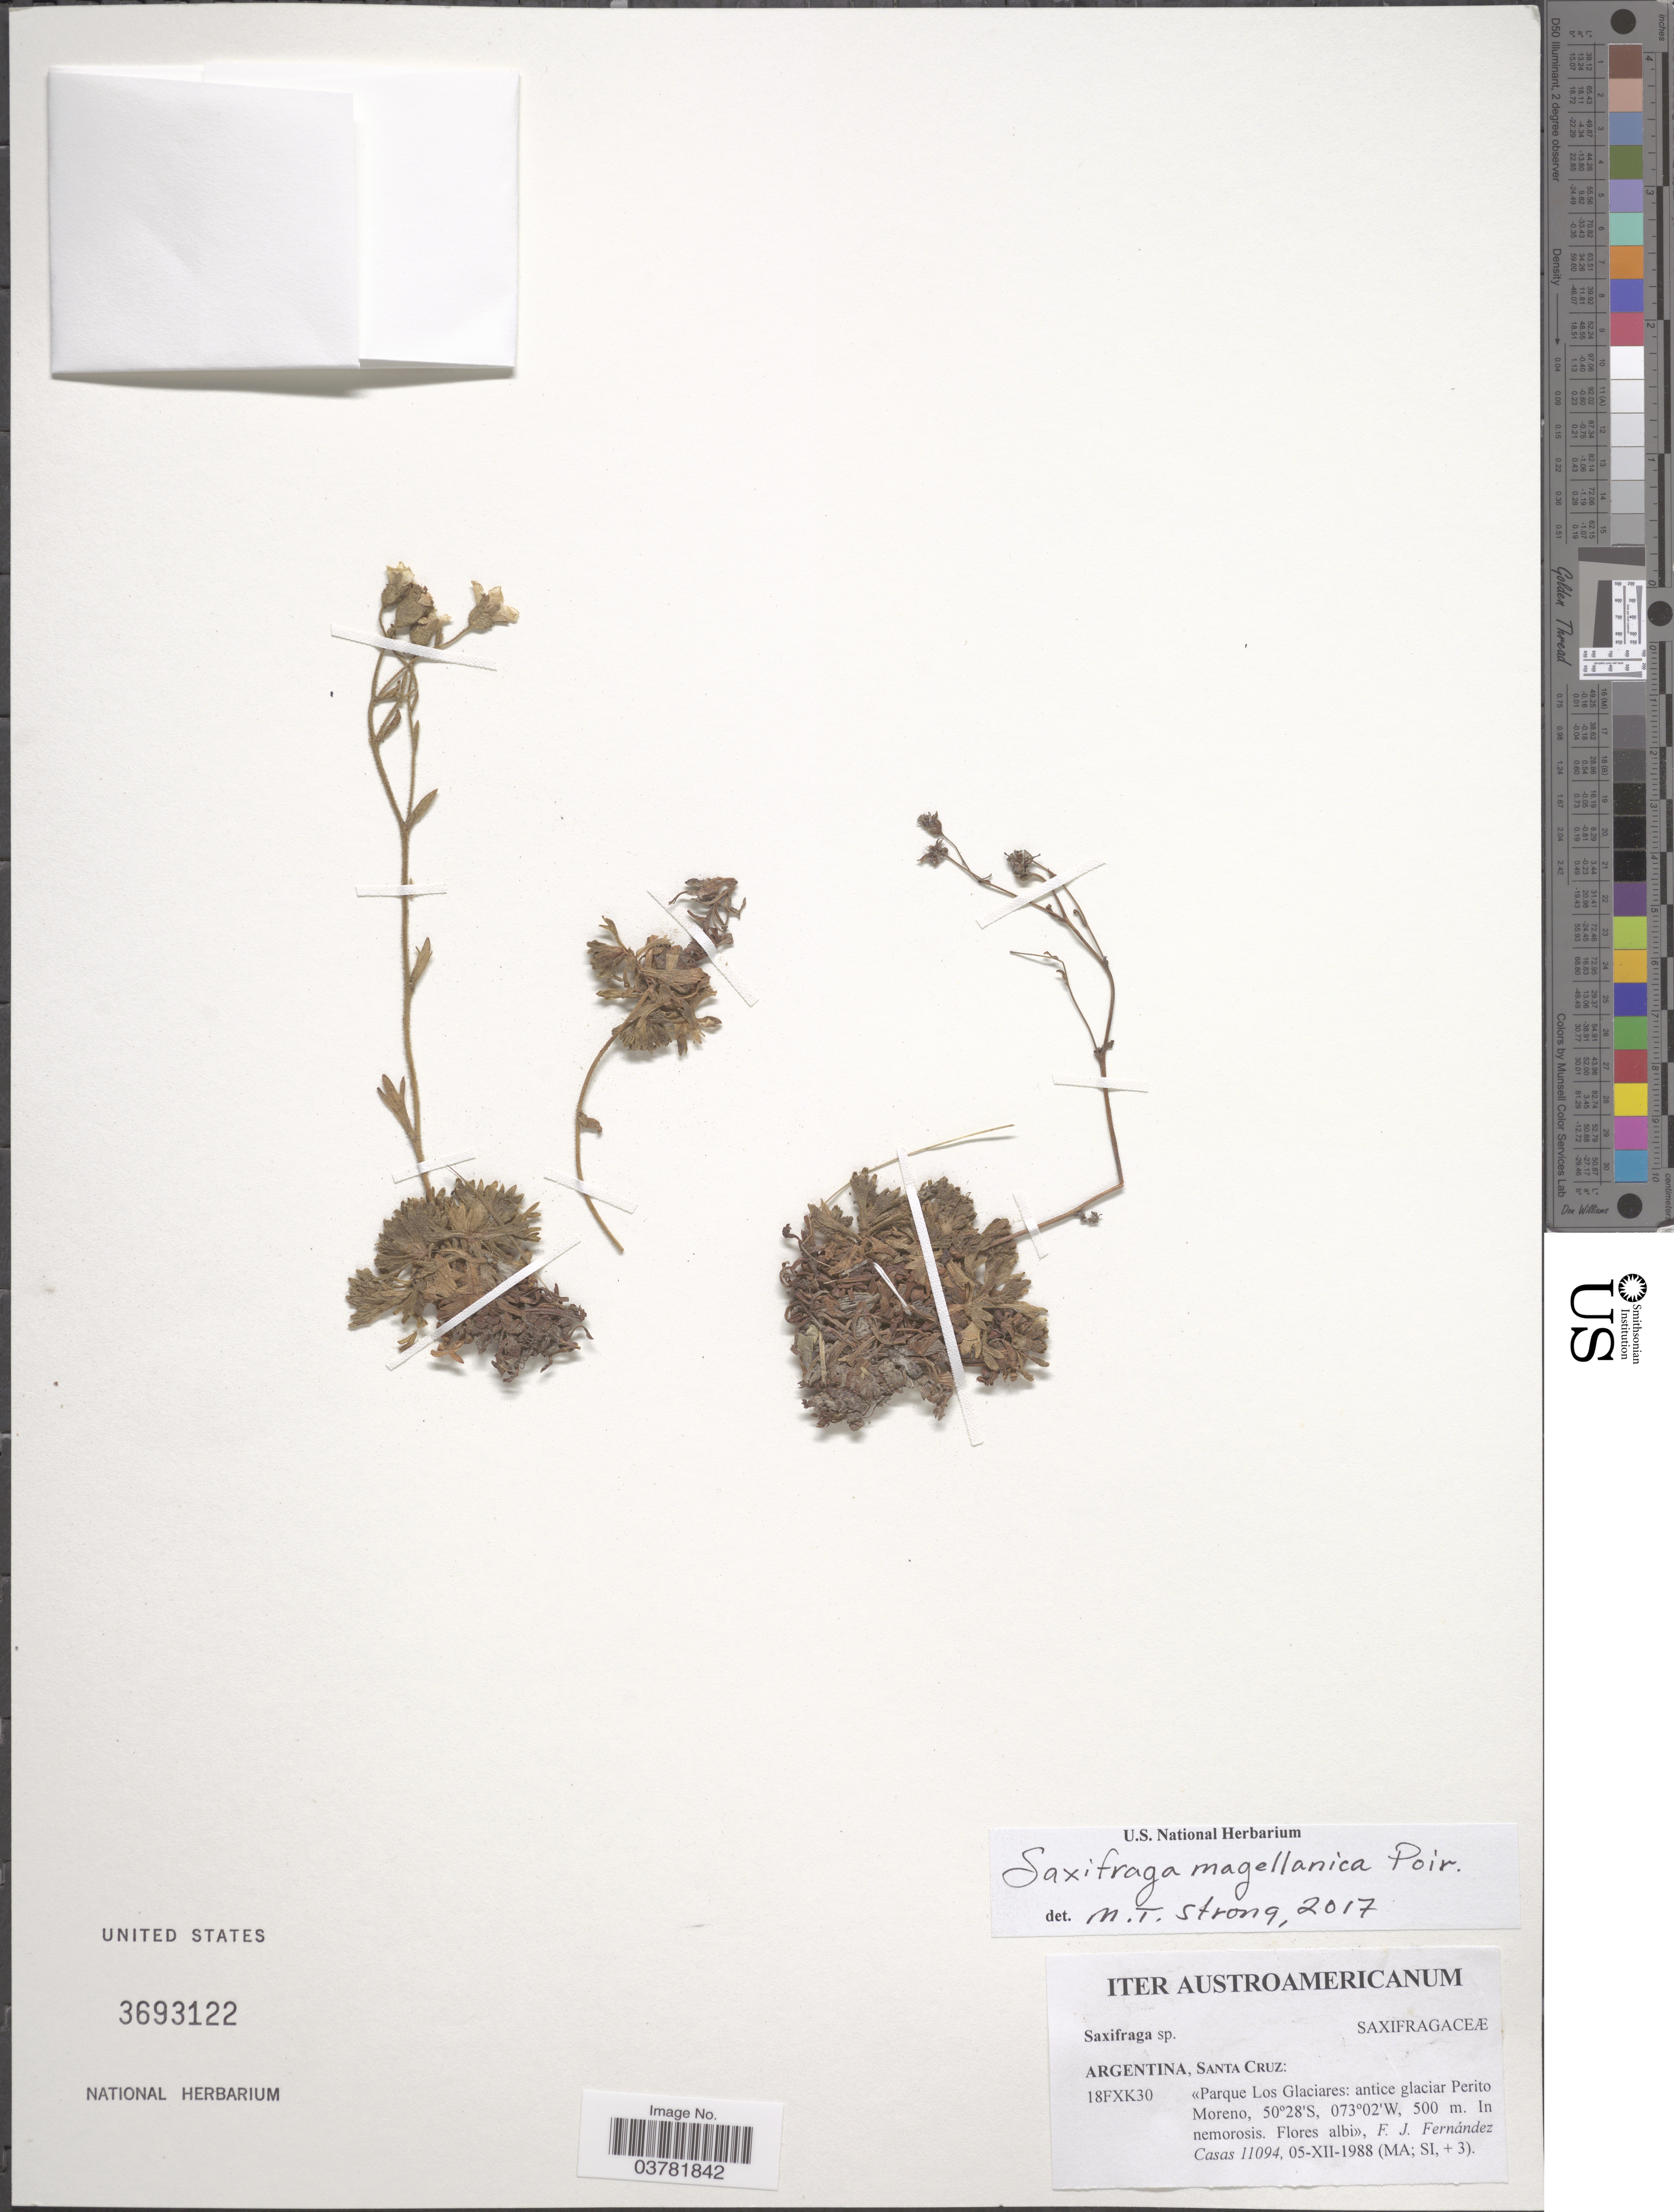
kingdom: Plantae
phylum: Tracheophyta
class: Magnoliopsida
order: Saxifragales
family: Saxifragaceae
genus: Saxifraga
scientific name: Saxifraga magellanica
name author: Poir.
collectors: F. J. Fernández Casas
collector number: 11094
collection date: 1988-12-05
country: Argentina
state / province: Santa Cruz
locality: Iter Austroamericanum. 18FXK30 <Parque Los Glaciares: antice glaciar Perito Moreno>.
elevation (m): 500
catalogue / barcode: US 3693122